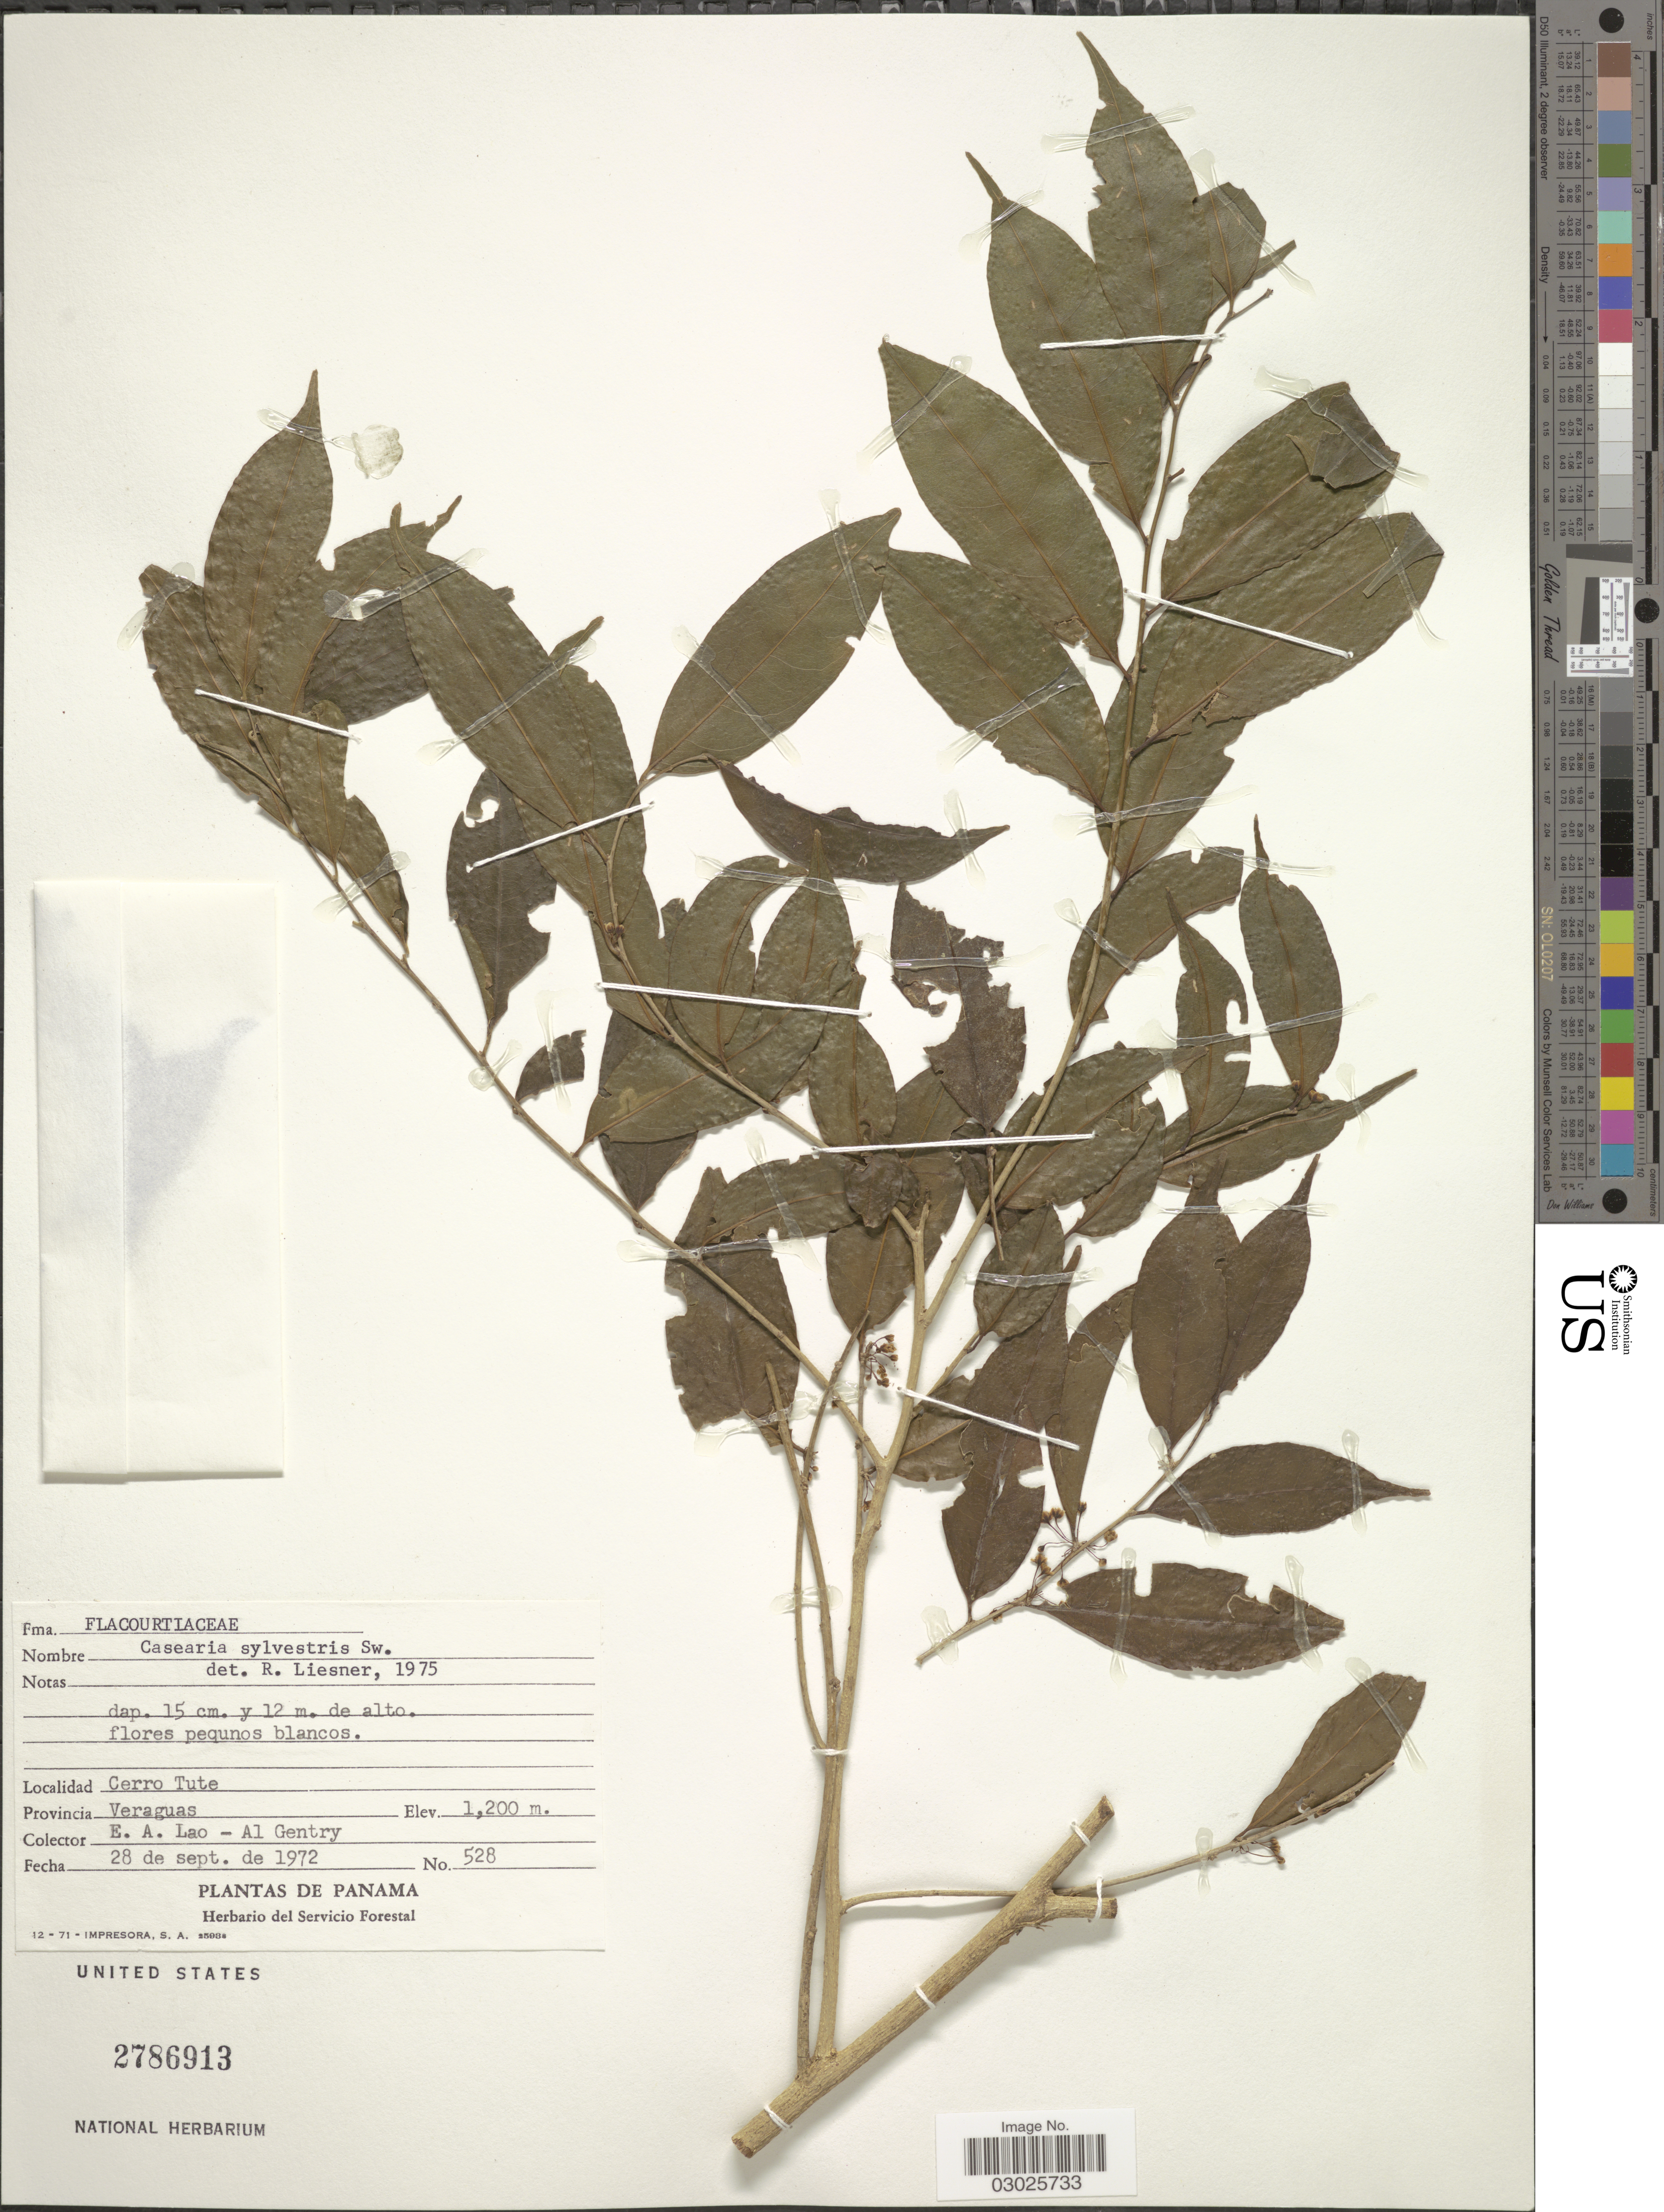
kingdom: Plantae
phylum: Tracheophyta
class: Magnoliopsida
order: Malpighiales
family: Salicaceae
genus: Casearia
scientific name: Casearia sylvestris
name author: Sw.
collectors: E. Lao & A. H. Gentry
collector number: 528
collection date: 1972-09-28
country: Panama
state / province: Veraguas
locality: Cerro Tute.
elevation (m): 1200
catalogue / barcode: US 2786913